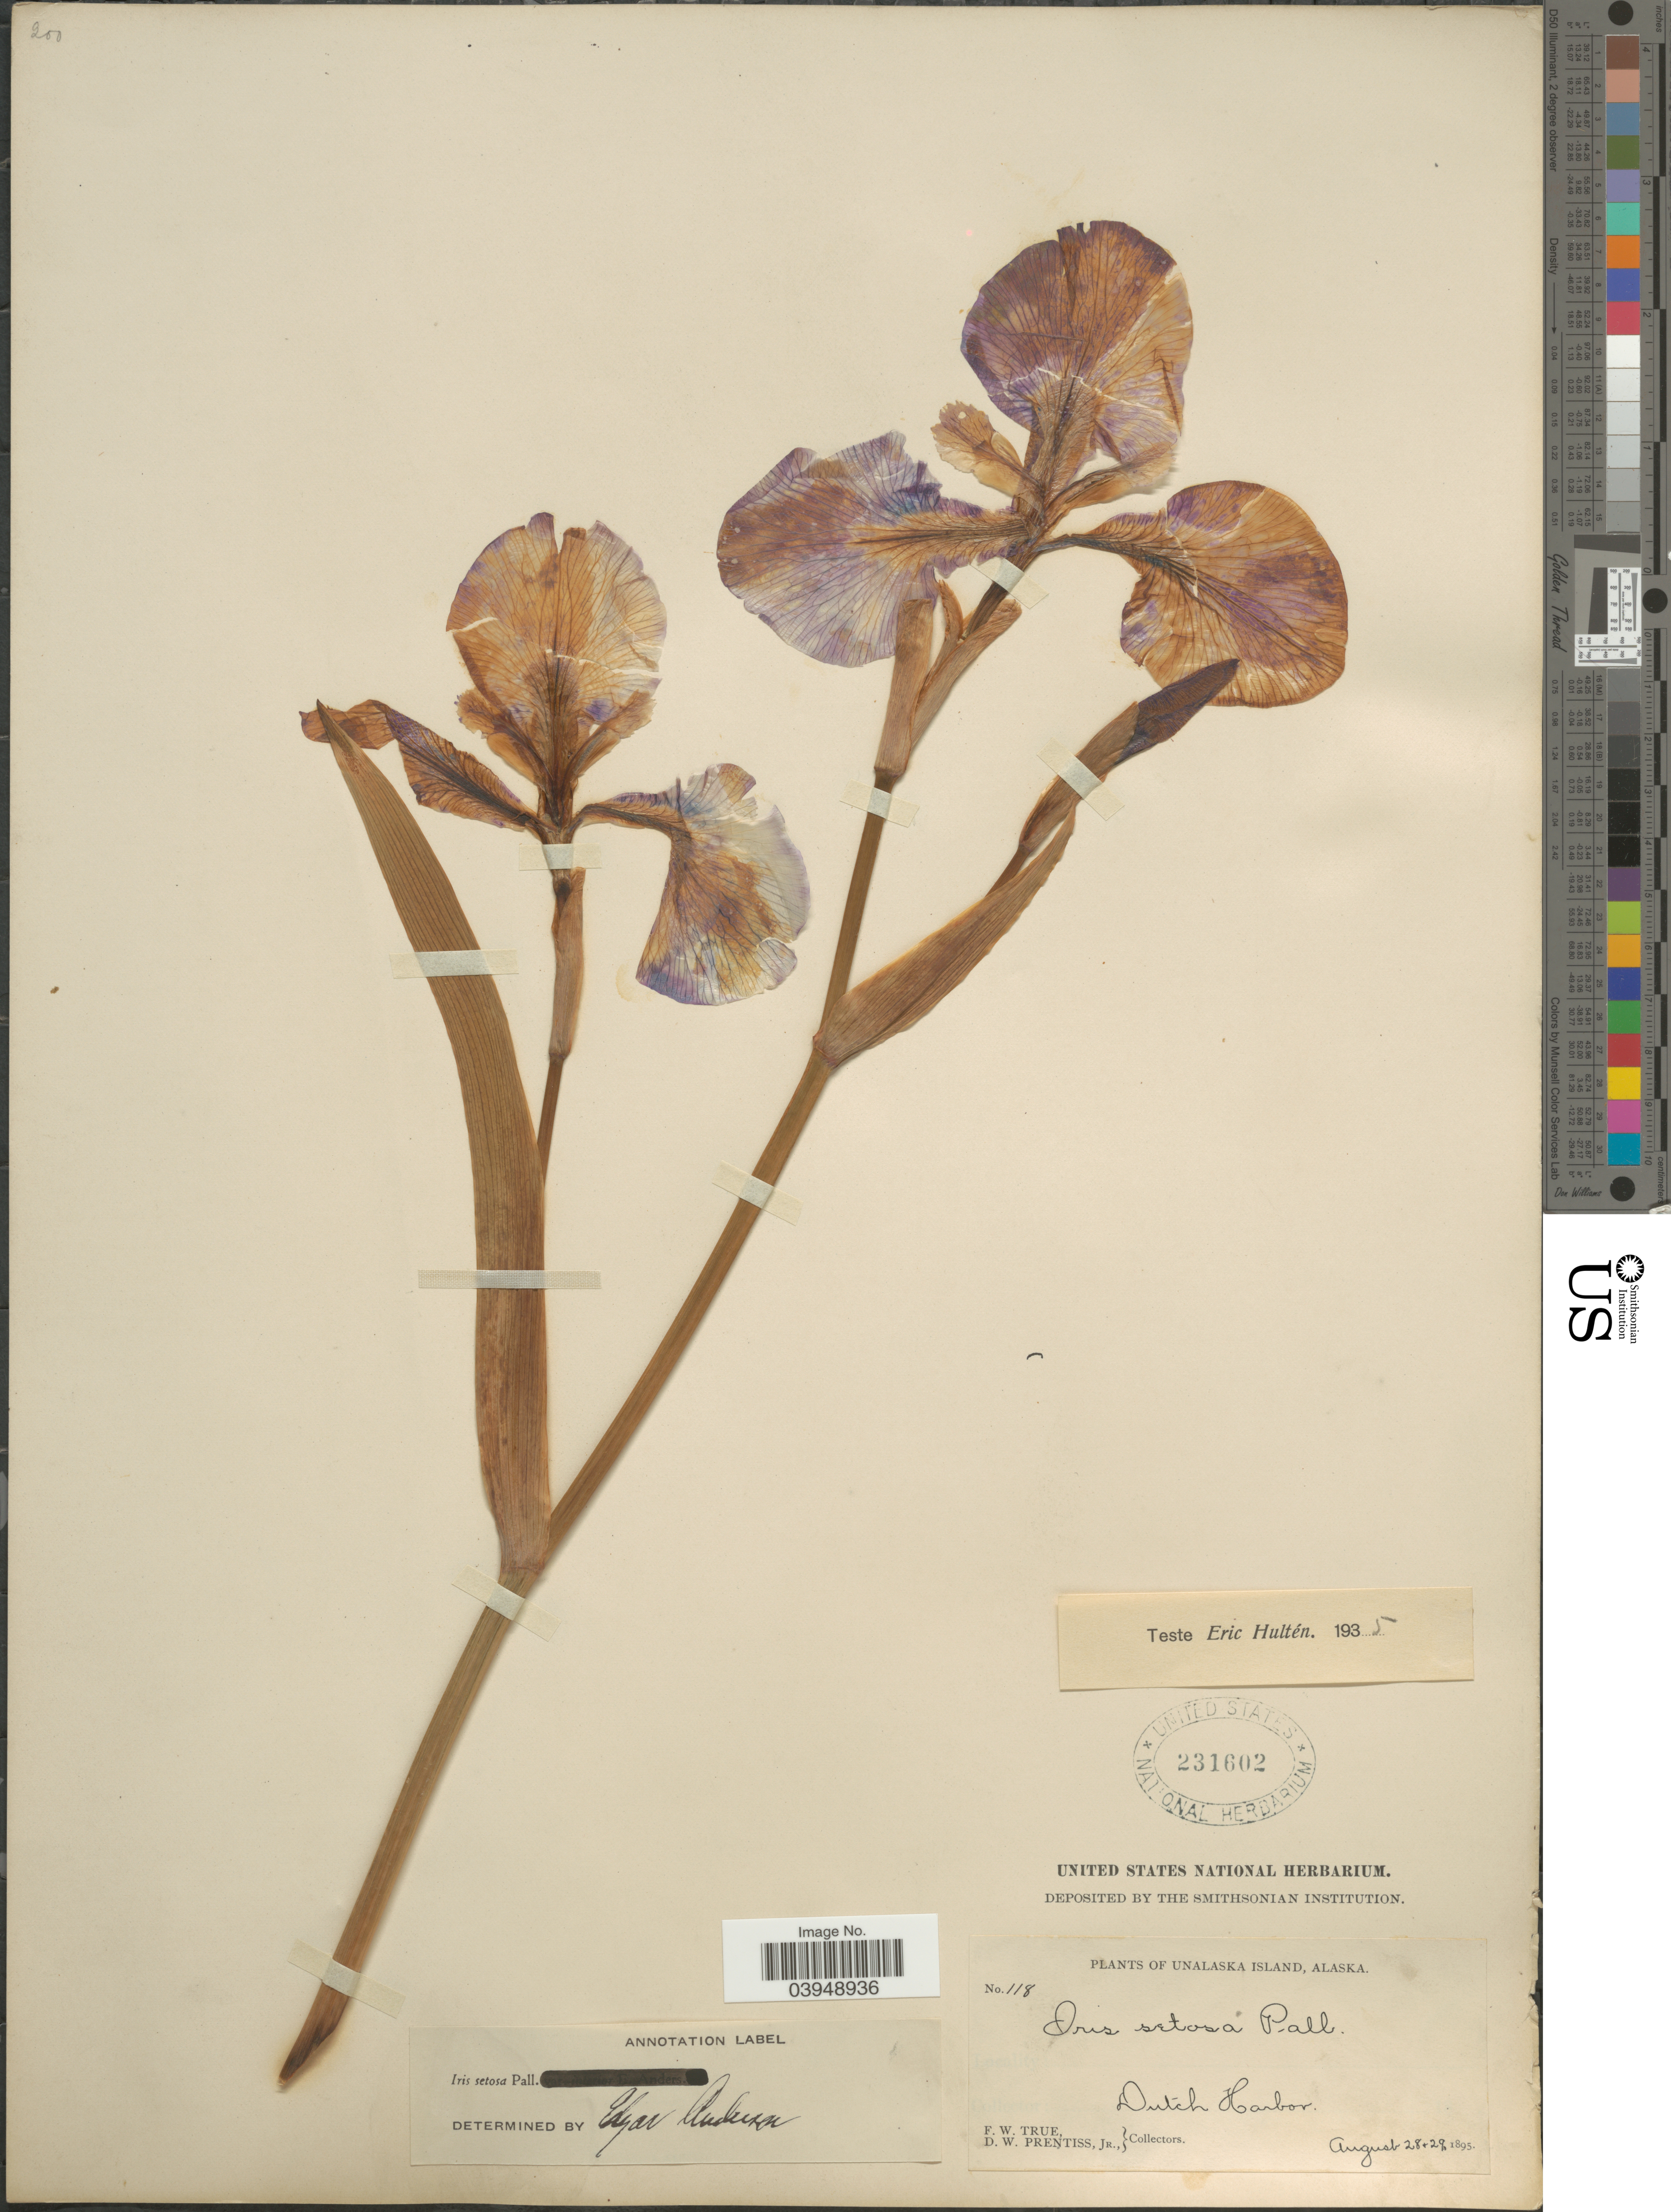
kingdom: Plantae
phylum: Tracheophyta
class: Liliopsida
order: Asparagales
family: Iridaceae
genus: Iris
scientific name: Iris setosa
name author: Pall. ex Link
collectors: F. True & D. Prentiss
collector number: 118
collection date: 1895-08-28/1895-08-29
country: United States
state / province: Alaska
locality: Unalaska Island. Dutch Harbor.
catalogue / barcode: US 231602